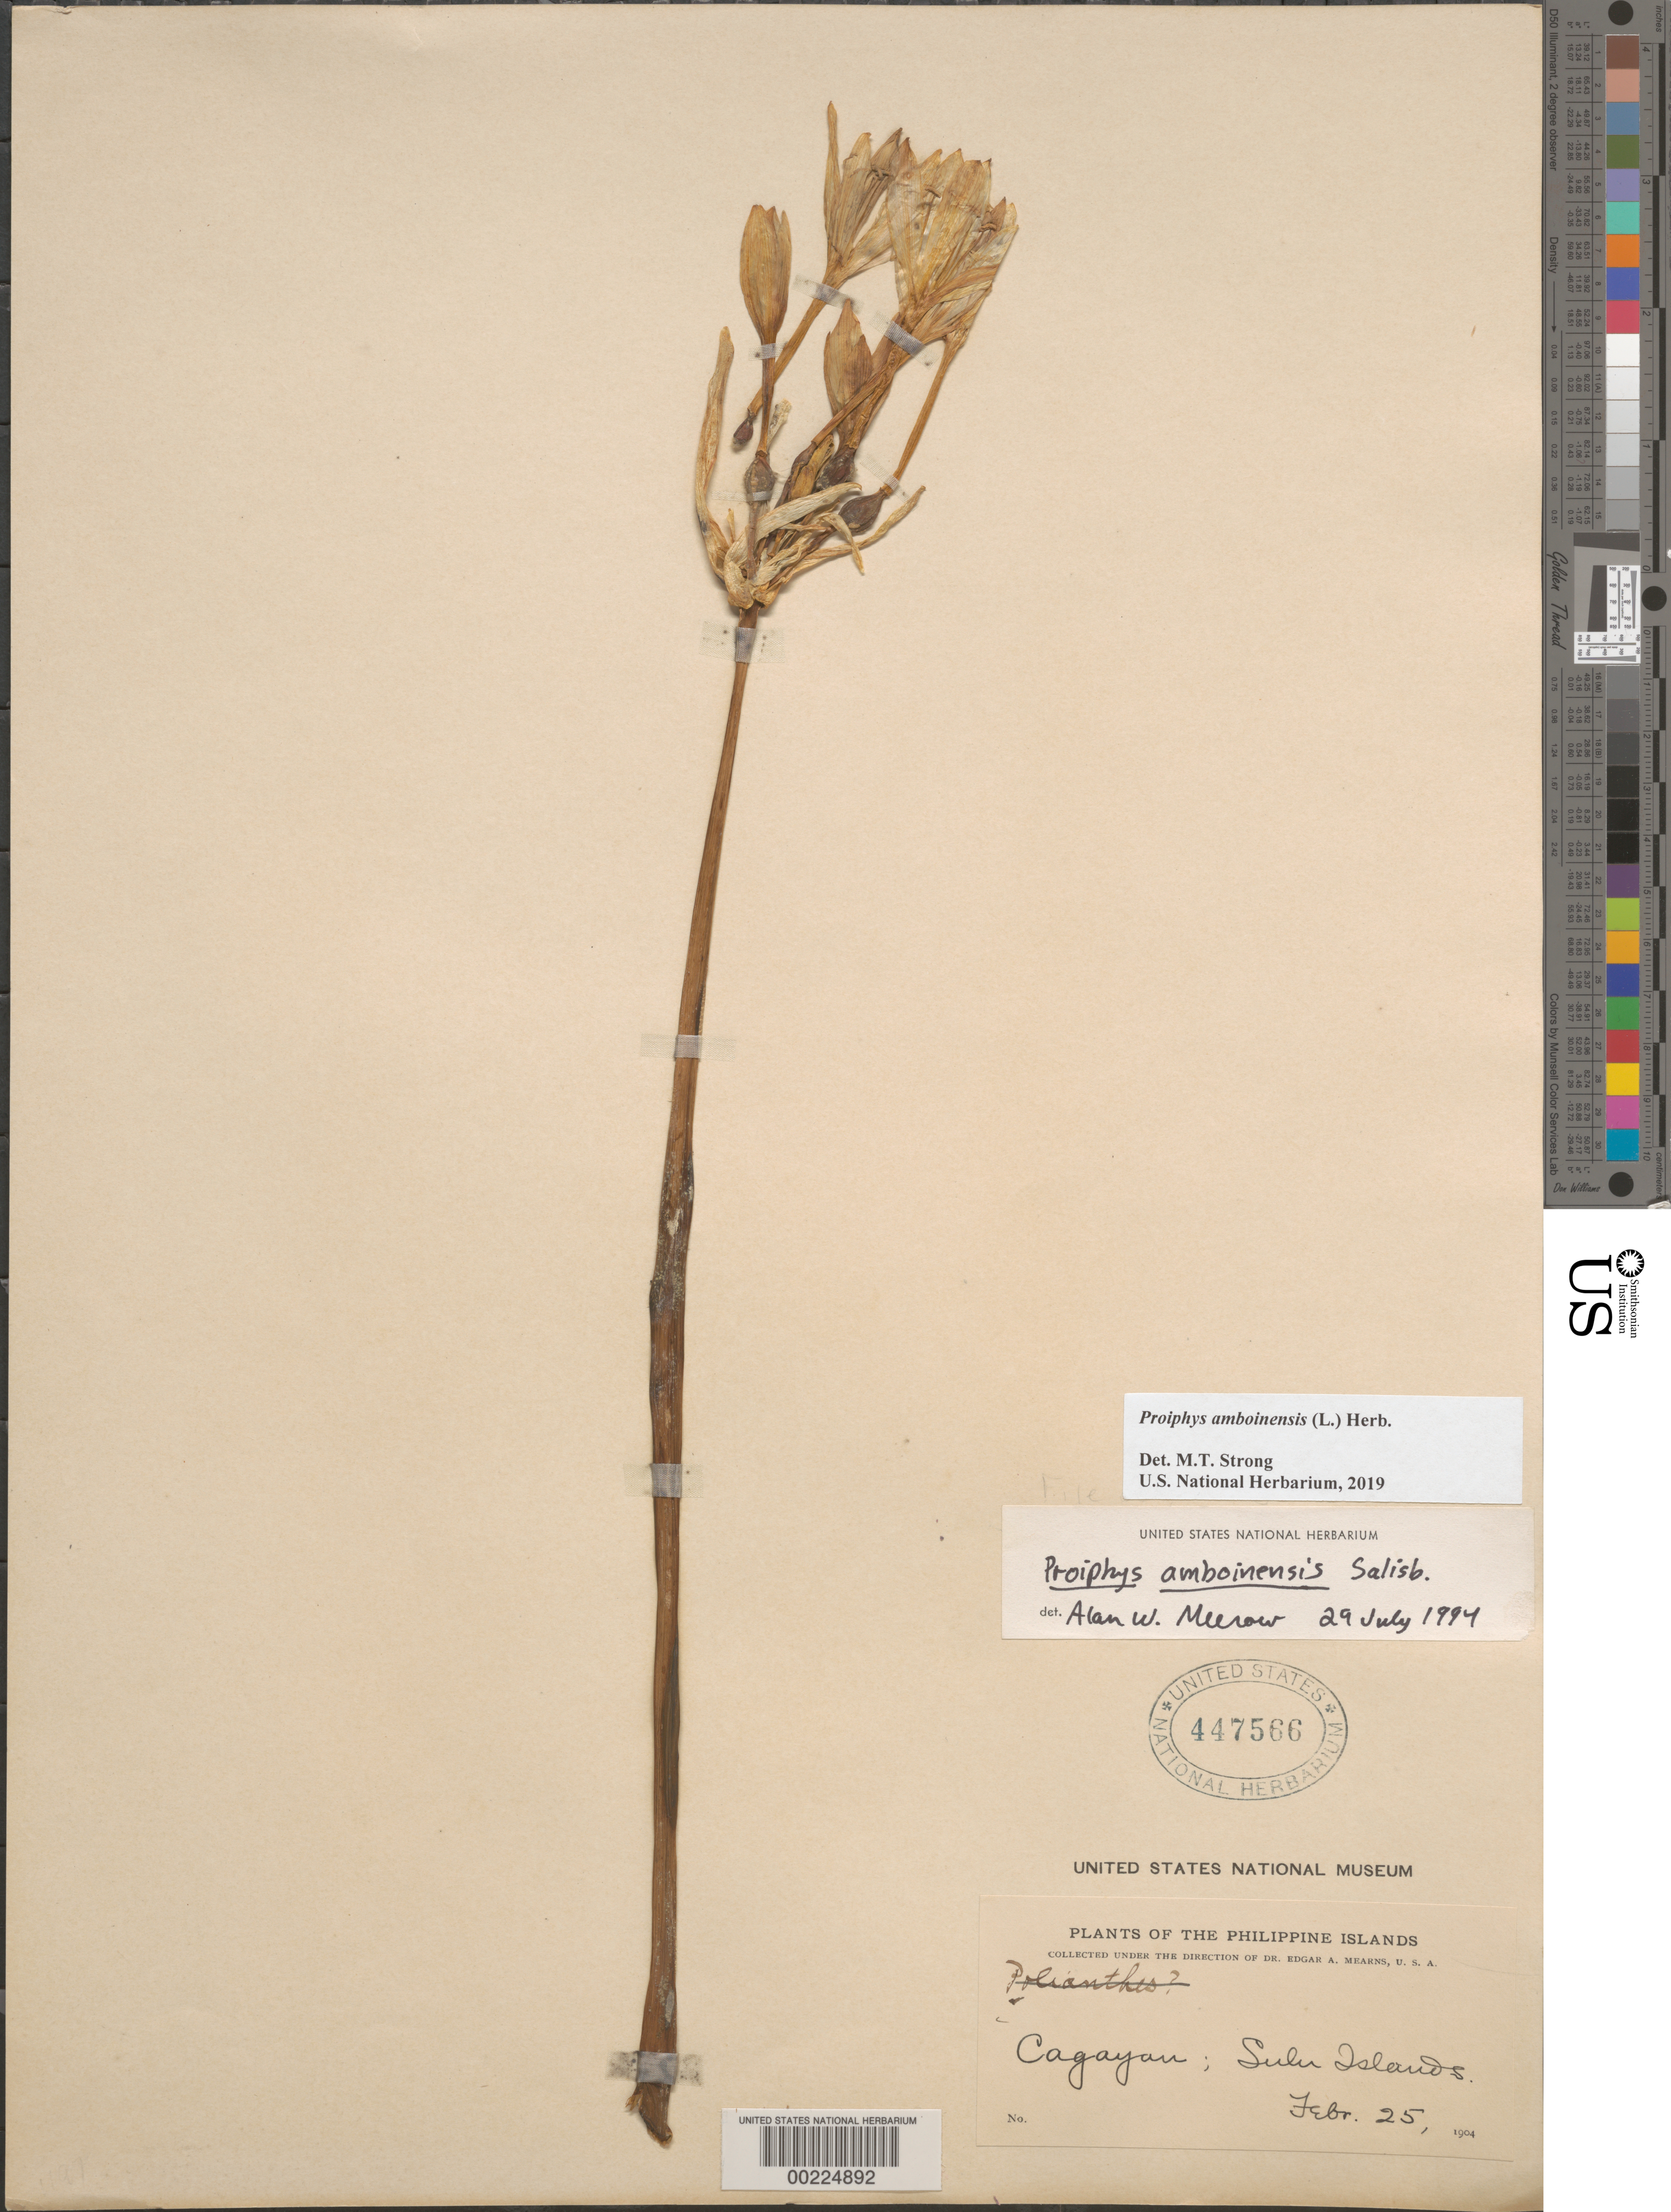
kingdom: Plantae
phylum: Tracheophyta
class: Liliopsida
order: Asparagales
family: Amaryllidaceae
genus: Proiphys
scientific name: Proiphys amboinensis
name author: (L.) Herb.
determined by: Strong, Mark T., (BOT), Smithsonian Institution - National Museum of Natural History (UNITED STATES)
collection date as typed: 25 Feb 1904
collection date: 1904-02-25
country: Philippines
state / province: Muslim Mindanao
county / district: Sulu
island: Cagayan Sulu [Cagayan]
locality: Cagayan [Sulu Archipelago]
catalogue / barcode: US 447566